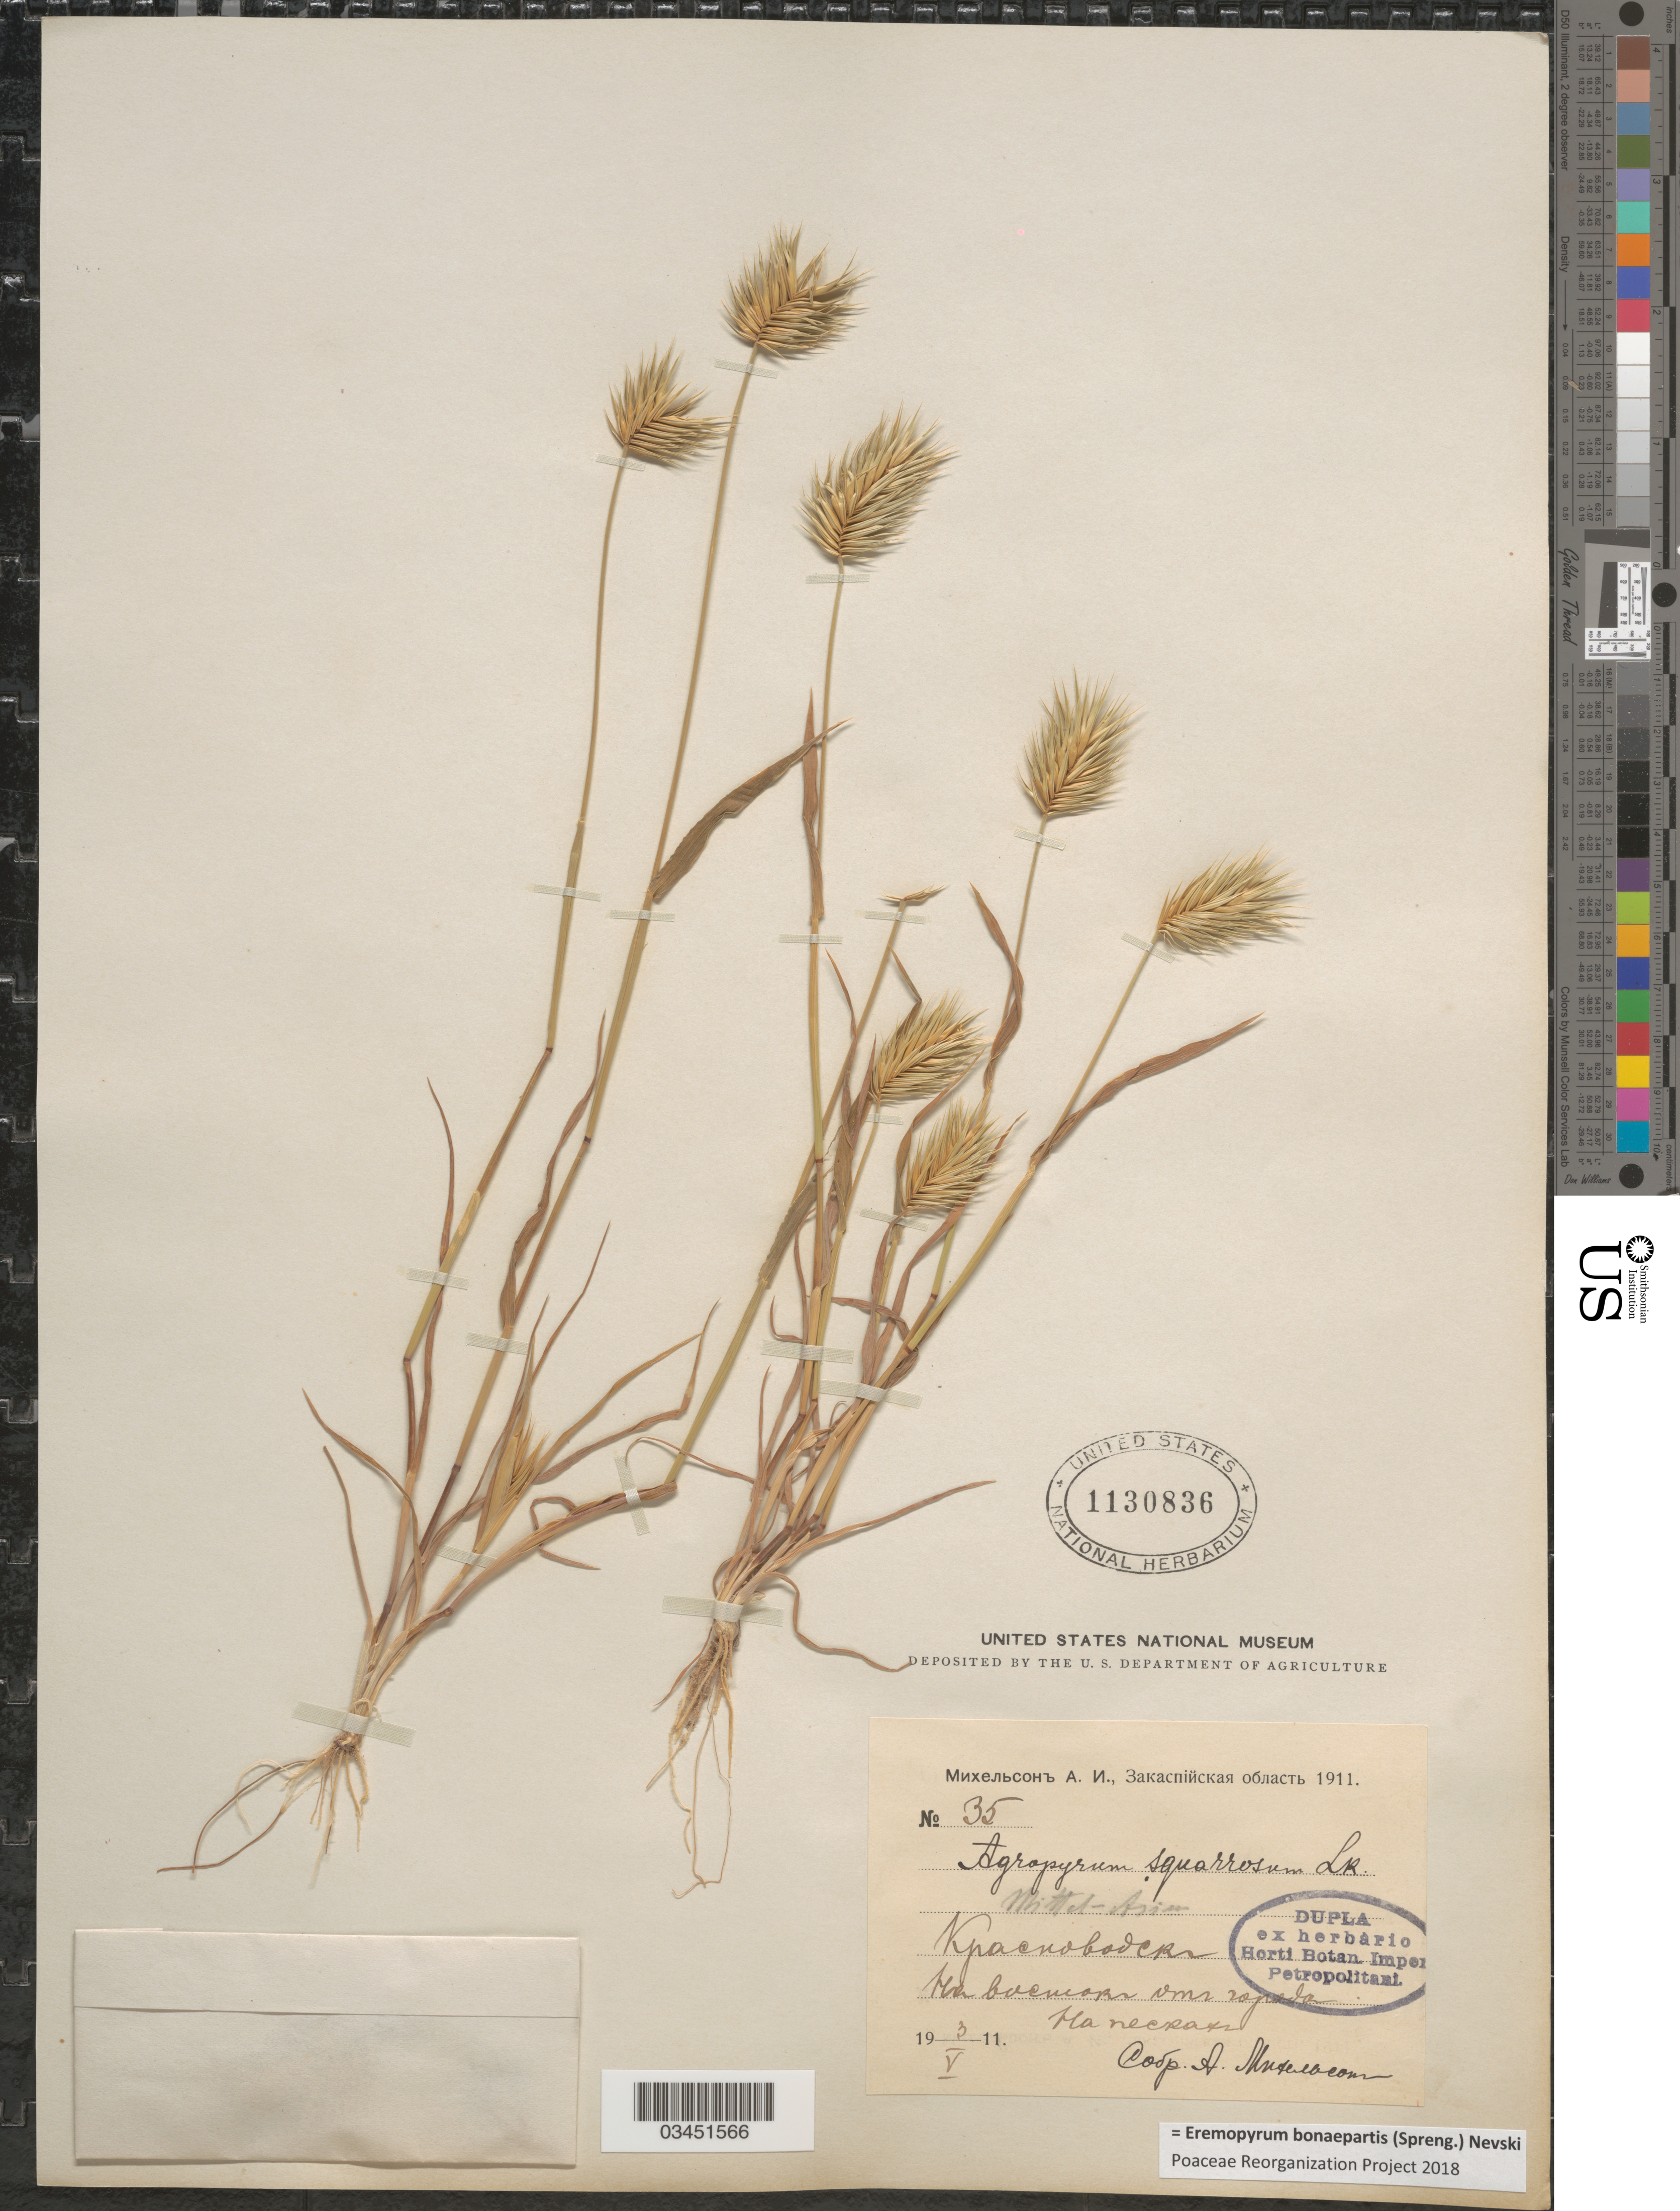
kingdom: Plantae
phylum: Tracheophyta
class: Liliopsida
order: Poales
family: Poaceae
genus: Eremopyrum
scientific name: Eremopyrum bonaepartis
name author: (Spreng.) Nevski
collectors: A. Mikhelson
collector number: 35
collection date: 1911-05-03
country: Turkmenistan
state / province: Balkan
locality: Krasnovodsk (now Tuerkmenbasy)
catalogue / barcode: US 1130836